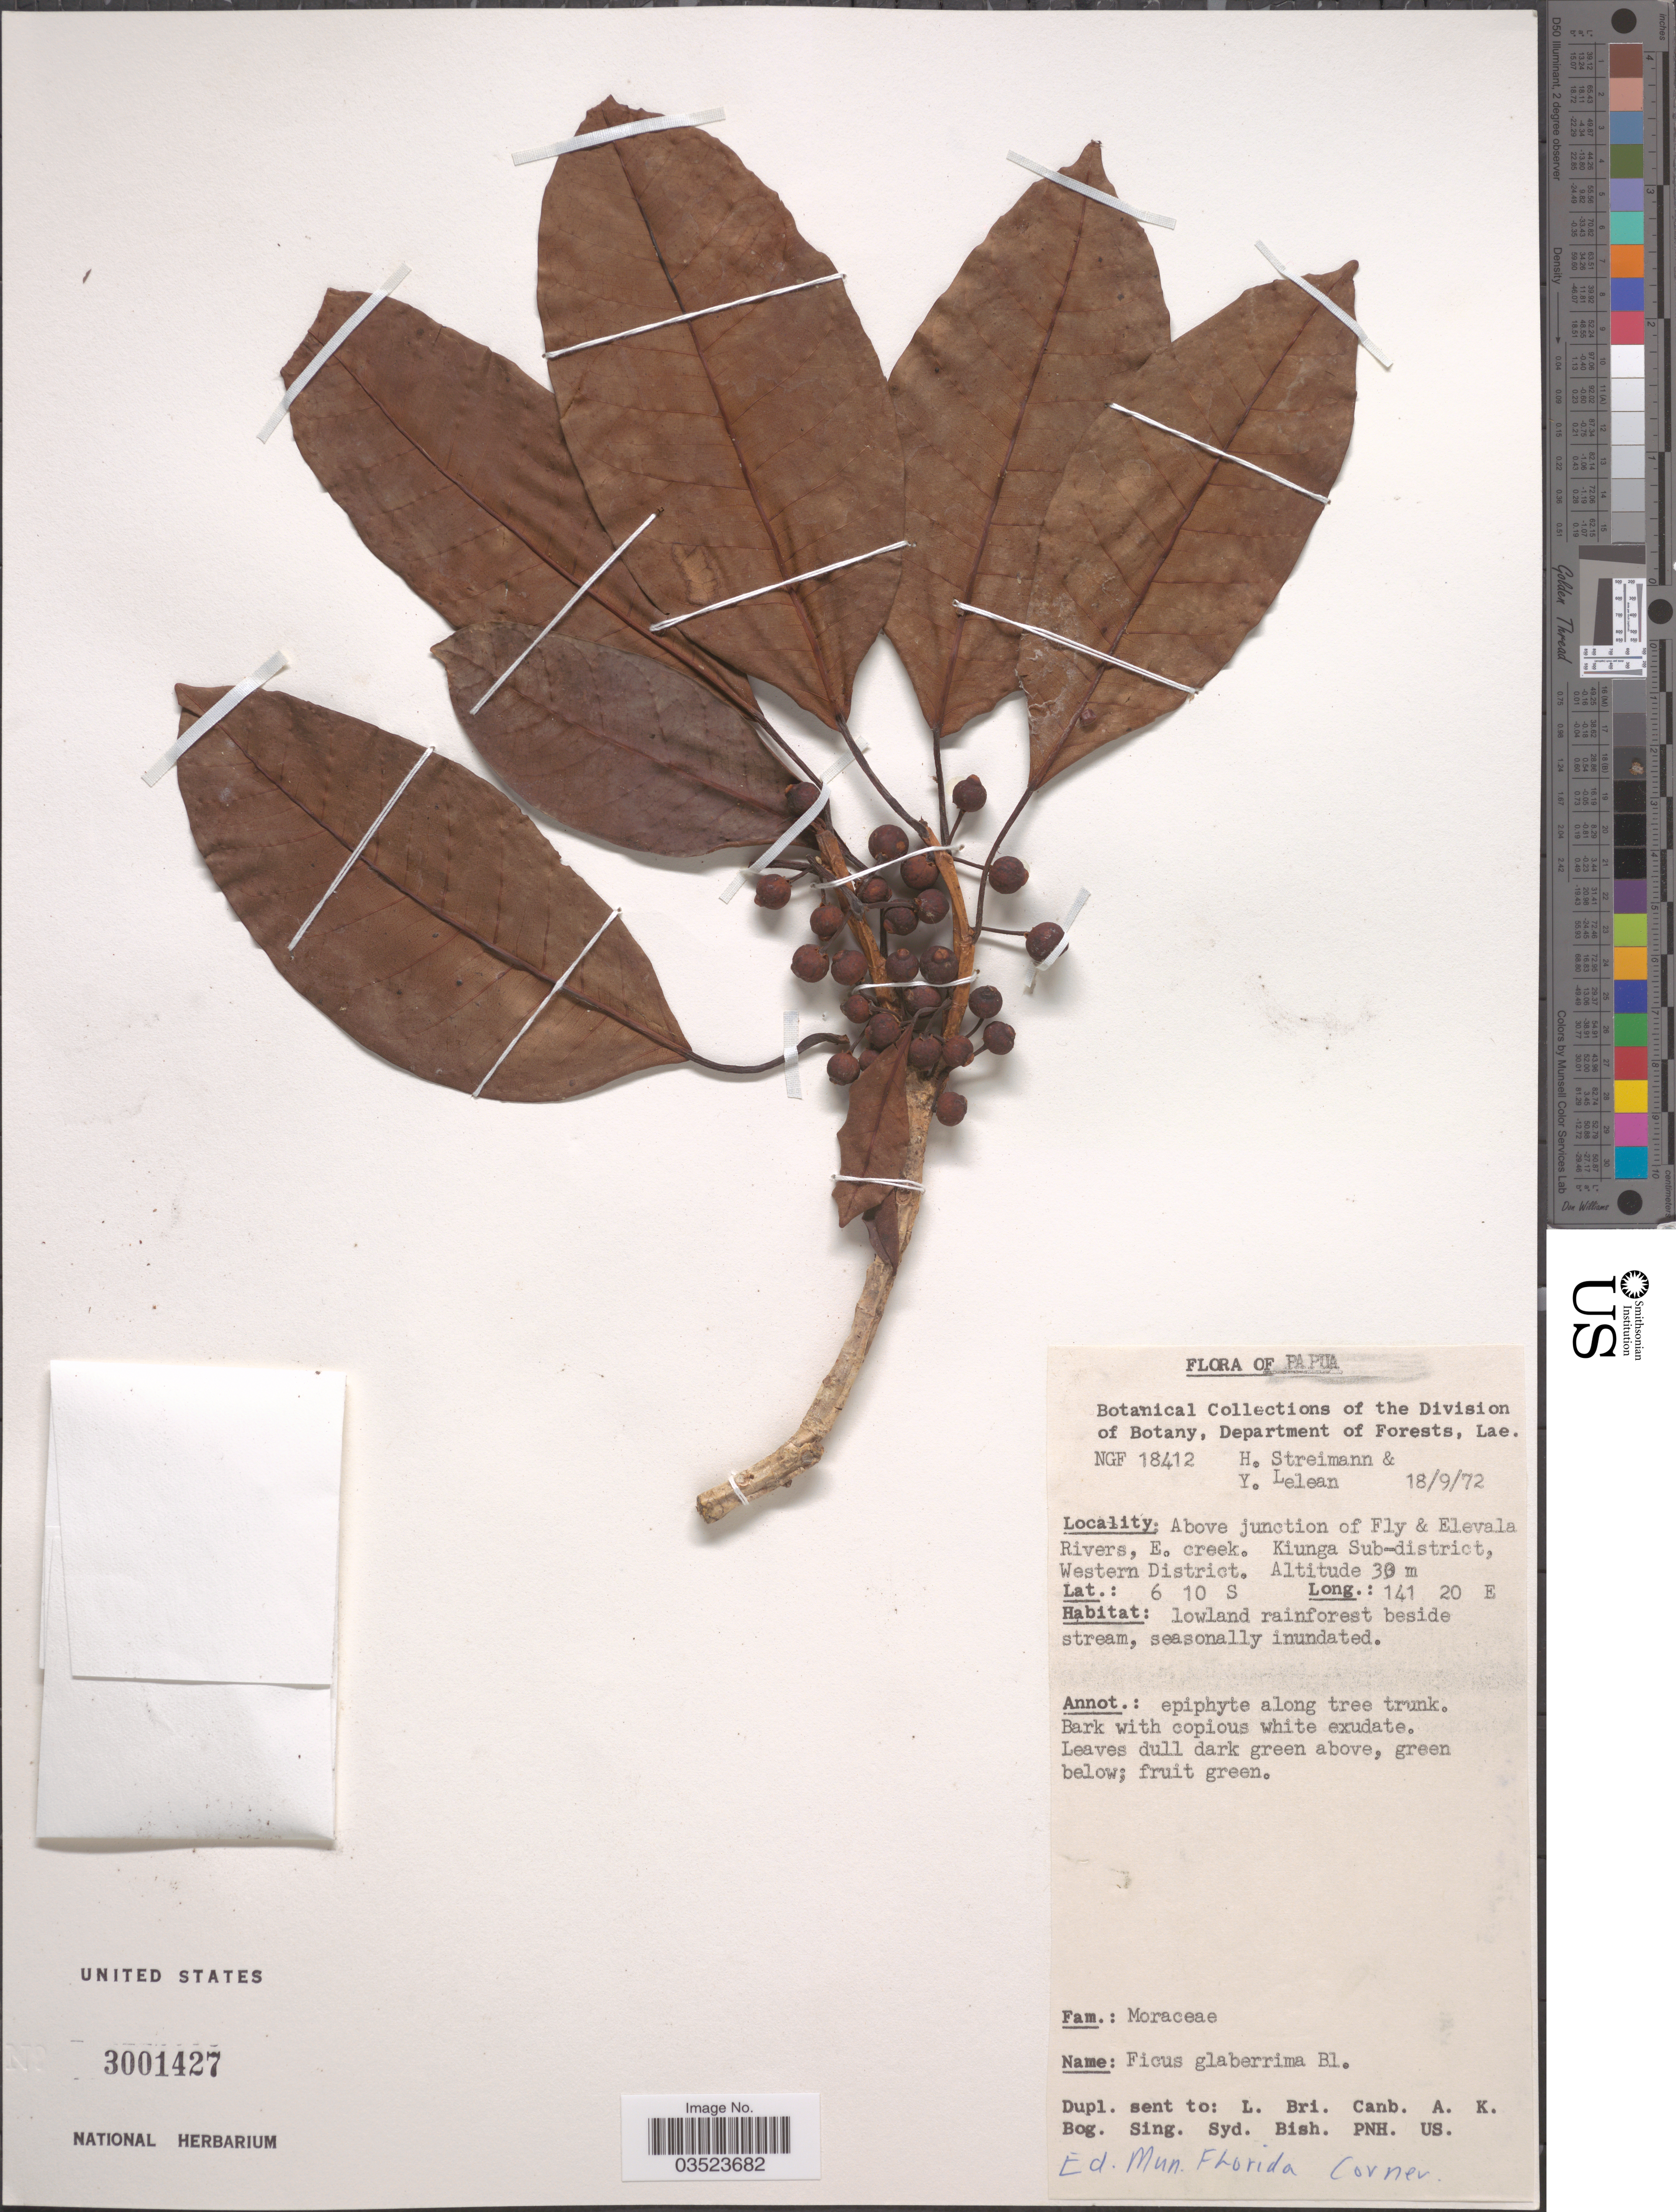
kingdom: Plantae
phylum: Tracheophyta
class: Magnoliopsida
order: Rosales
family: Moraceae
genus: Ficus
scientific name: Ficus glaberrima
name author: Heyne ex Roth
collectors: H. Streimann & Y. Lelean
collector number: NGF18412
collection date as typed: Transcribed d/m/y: 18/9/72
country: Papua New Guinea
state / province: Manus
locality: Papua. Above junction of Fly & Elevala Rivers, E. creek. Kiunga Sub-district, Western district.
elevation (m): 30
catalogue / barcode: US 3001427